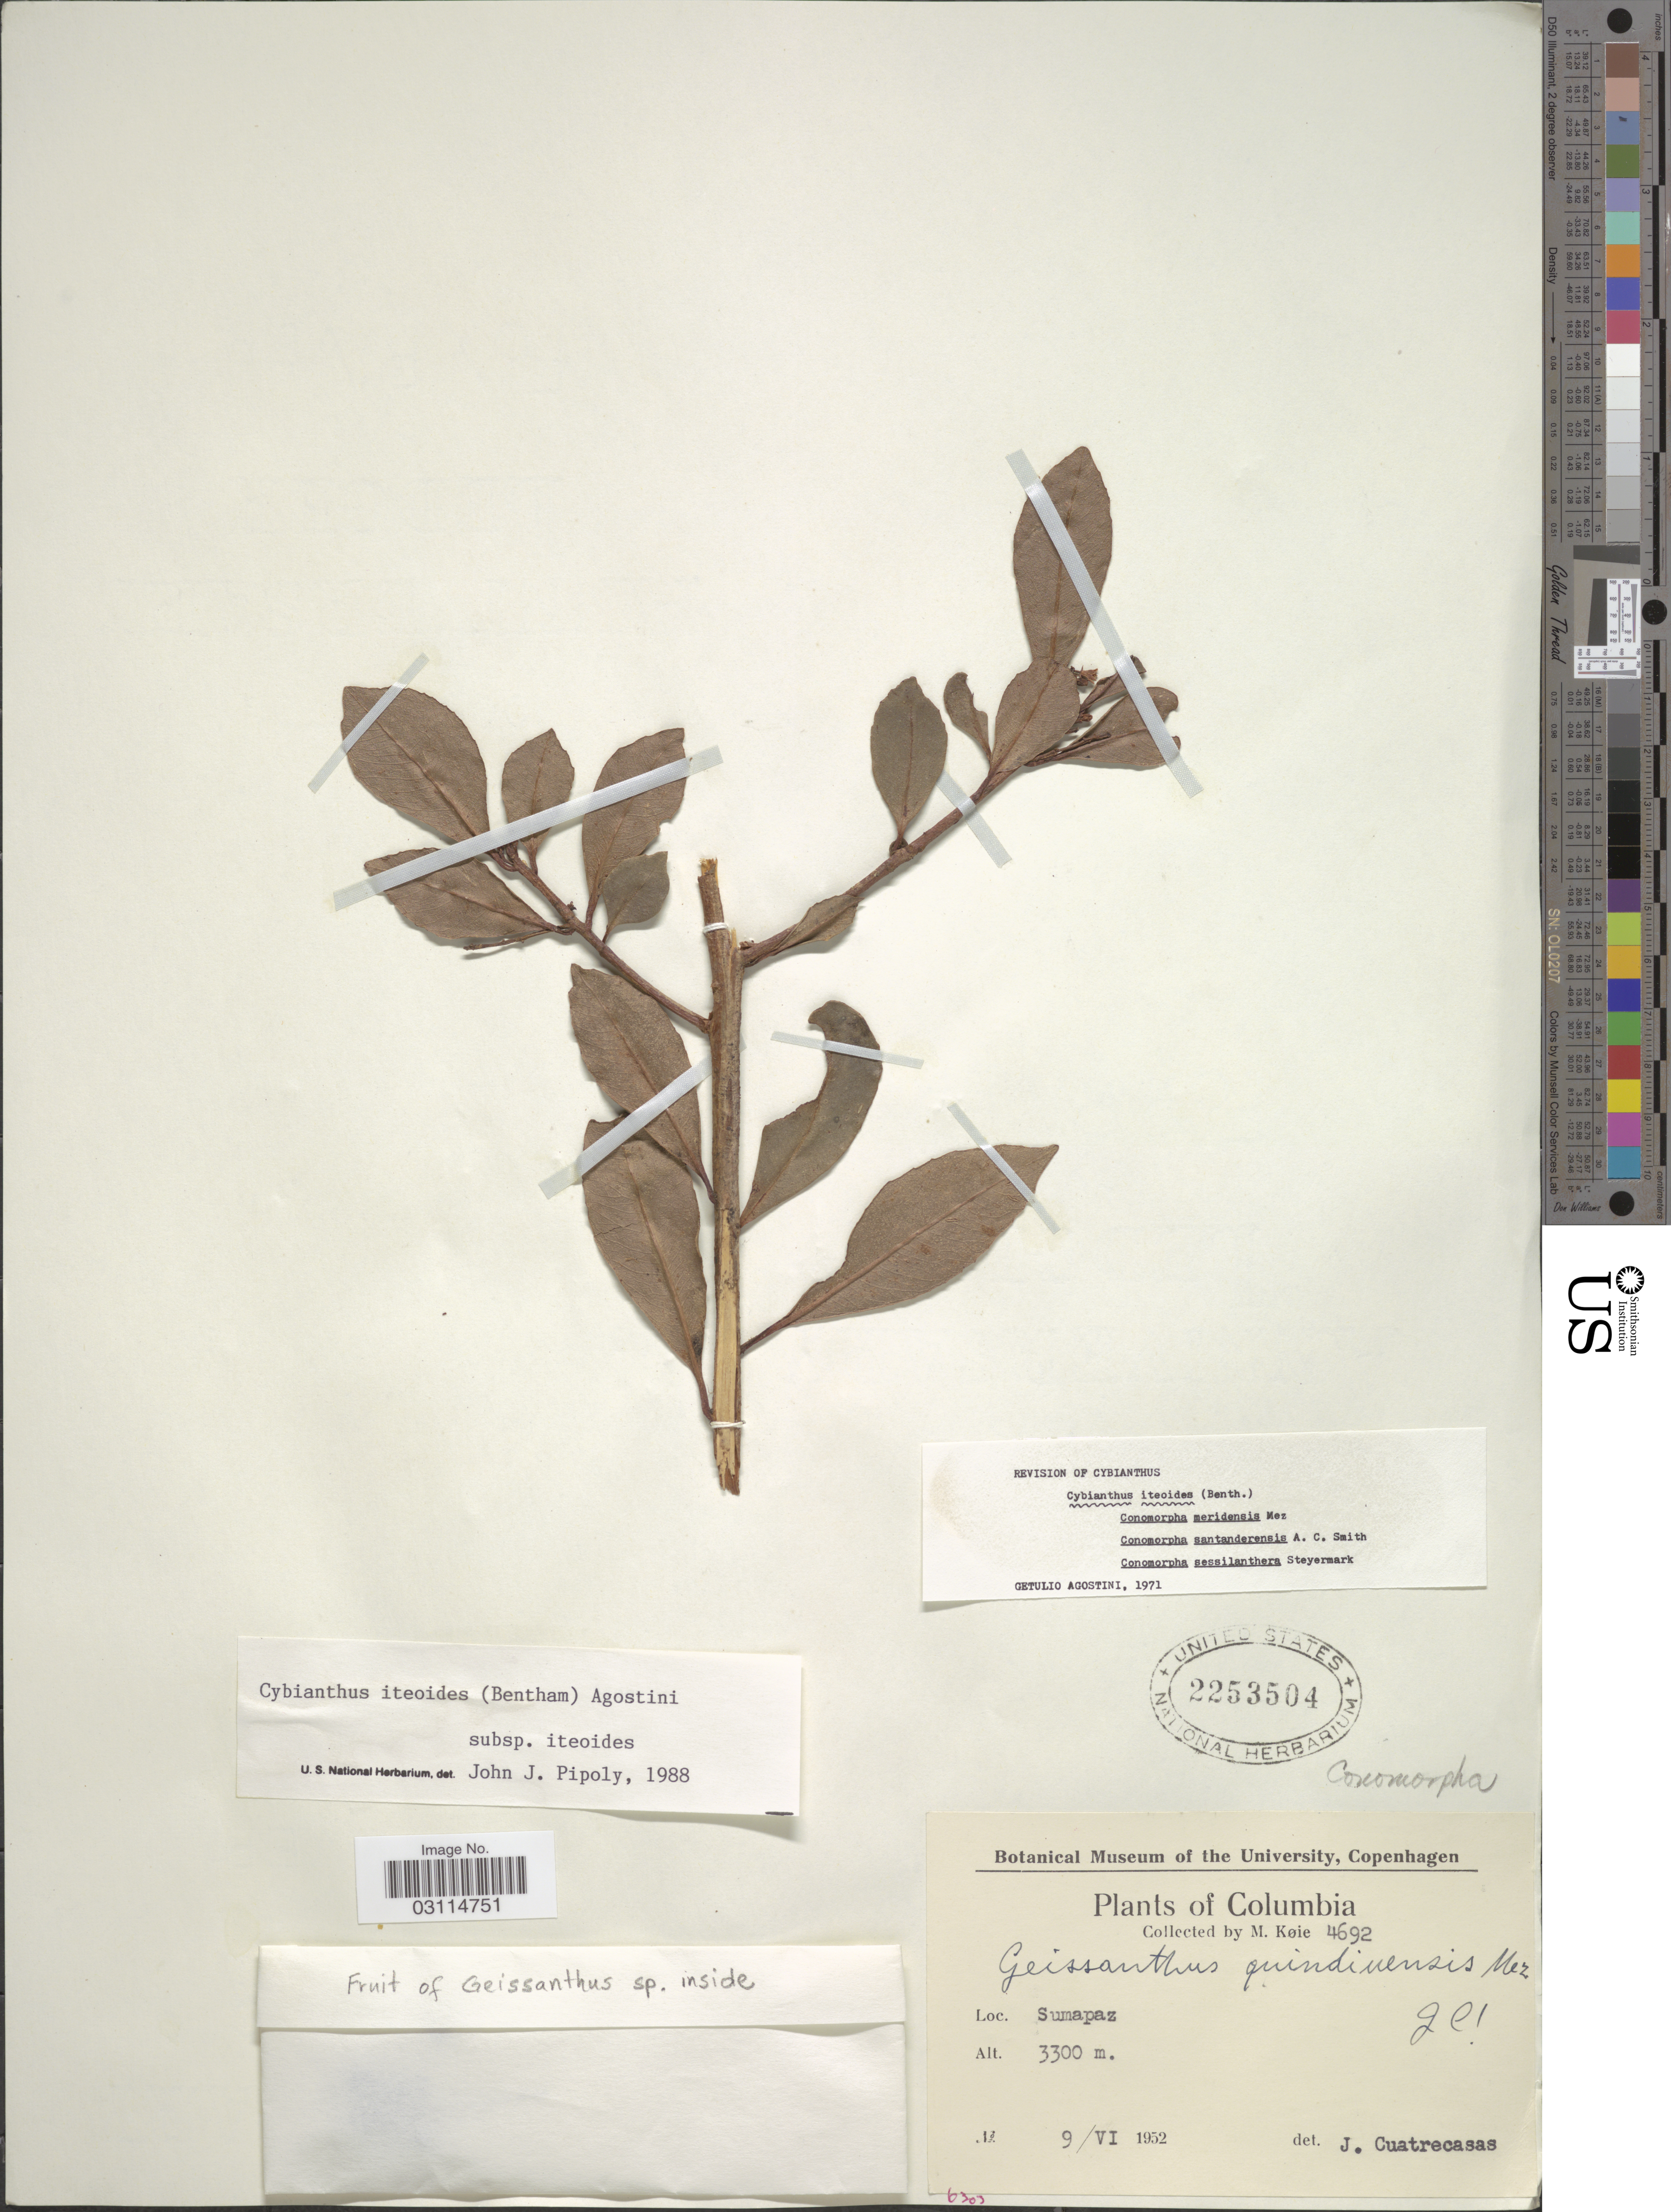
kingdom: Plantae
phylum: Tracheophyta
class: Magnoliopsida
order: Ericales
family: Primulaceae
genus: Cybianthus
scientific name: Cybianthus iteoides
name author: (Benth.) G. Agostini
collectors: M. Köie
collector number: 4692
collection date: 1952-06-09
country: Colombia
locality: Sumapaz.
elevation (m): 3300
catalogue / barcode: US 2253504